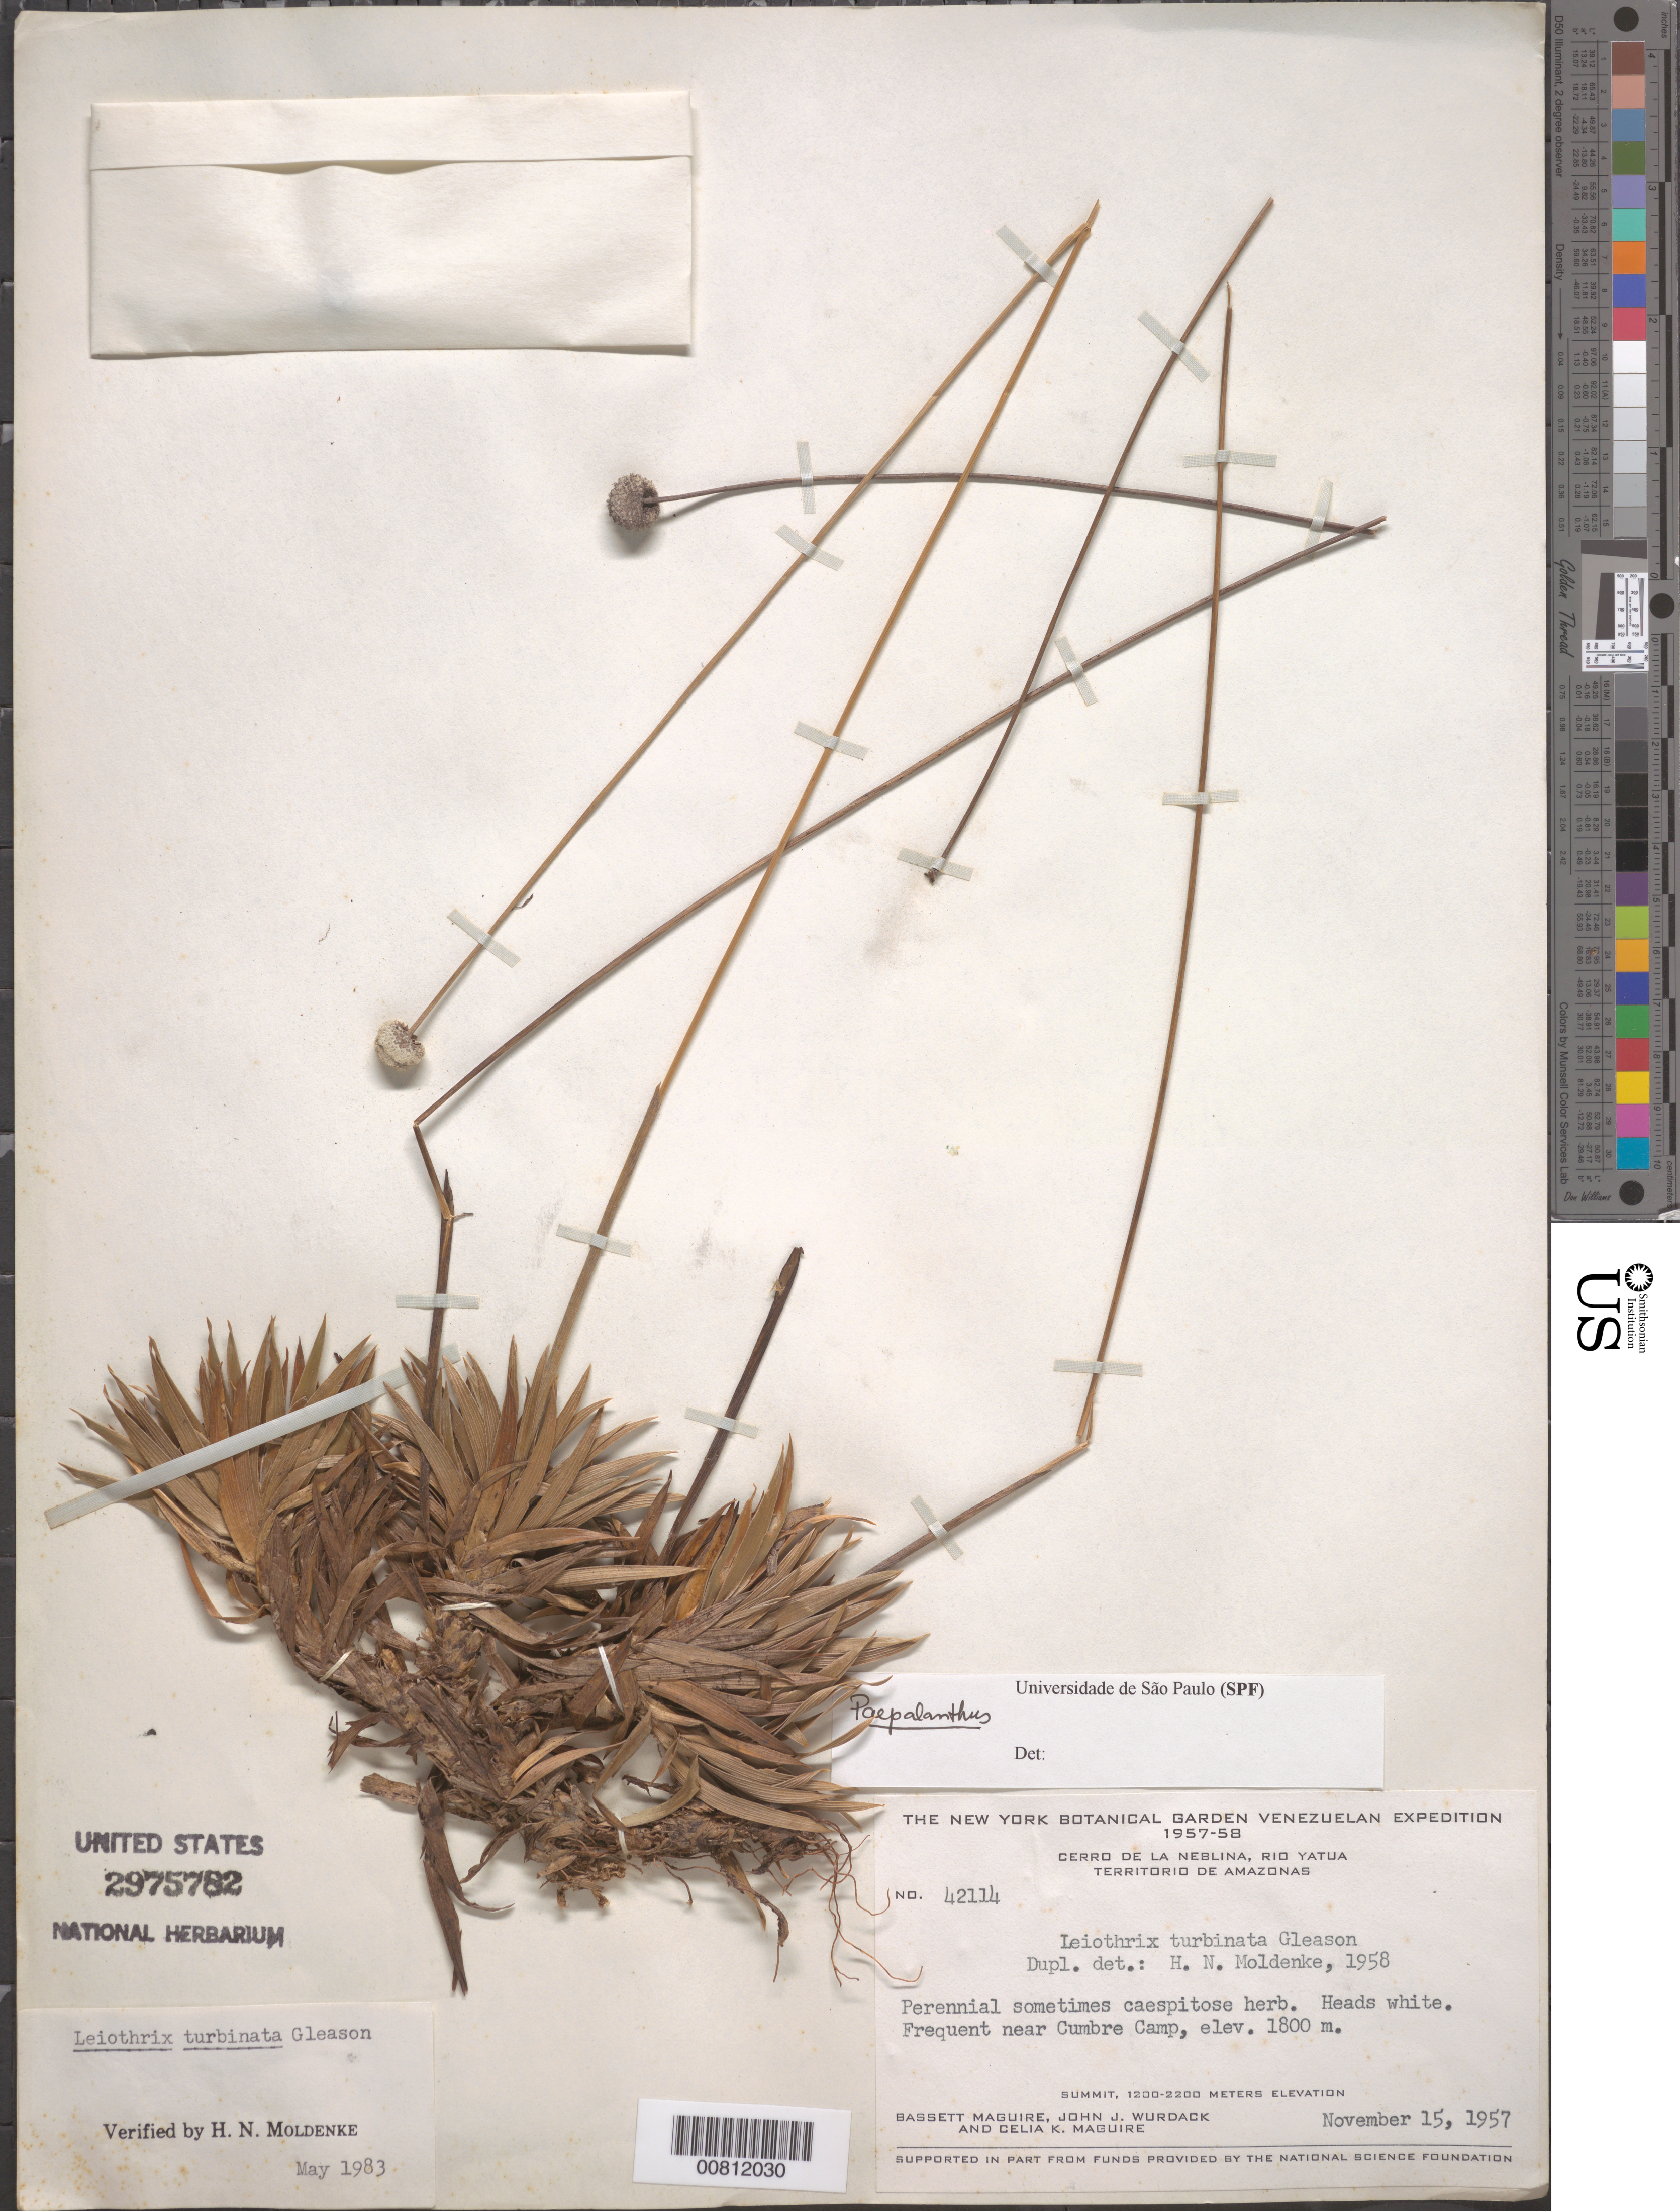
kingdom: Plantae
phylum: Tracheophyta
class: Liliopsida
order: Poales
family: Eriocaulaceae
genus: Paepalanthus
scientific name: Paepalanthus sp.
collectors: B. Maguire, J. J. Wurdack & C. K. Maguire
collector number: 42114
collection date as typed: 15-Nov-57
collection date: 1957-11-15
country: Venezuela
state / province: Amazonas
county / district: Río Negro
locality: Cerro de la Neblina, Río Yatua, Cumbre Camp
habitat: Summit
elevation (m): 1800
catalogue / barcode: US 2975782